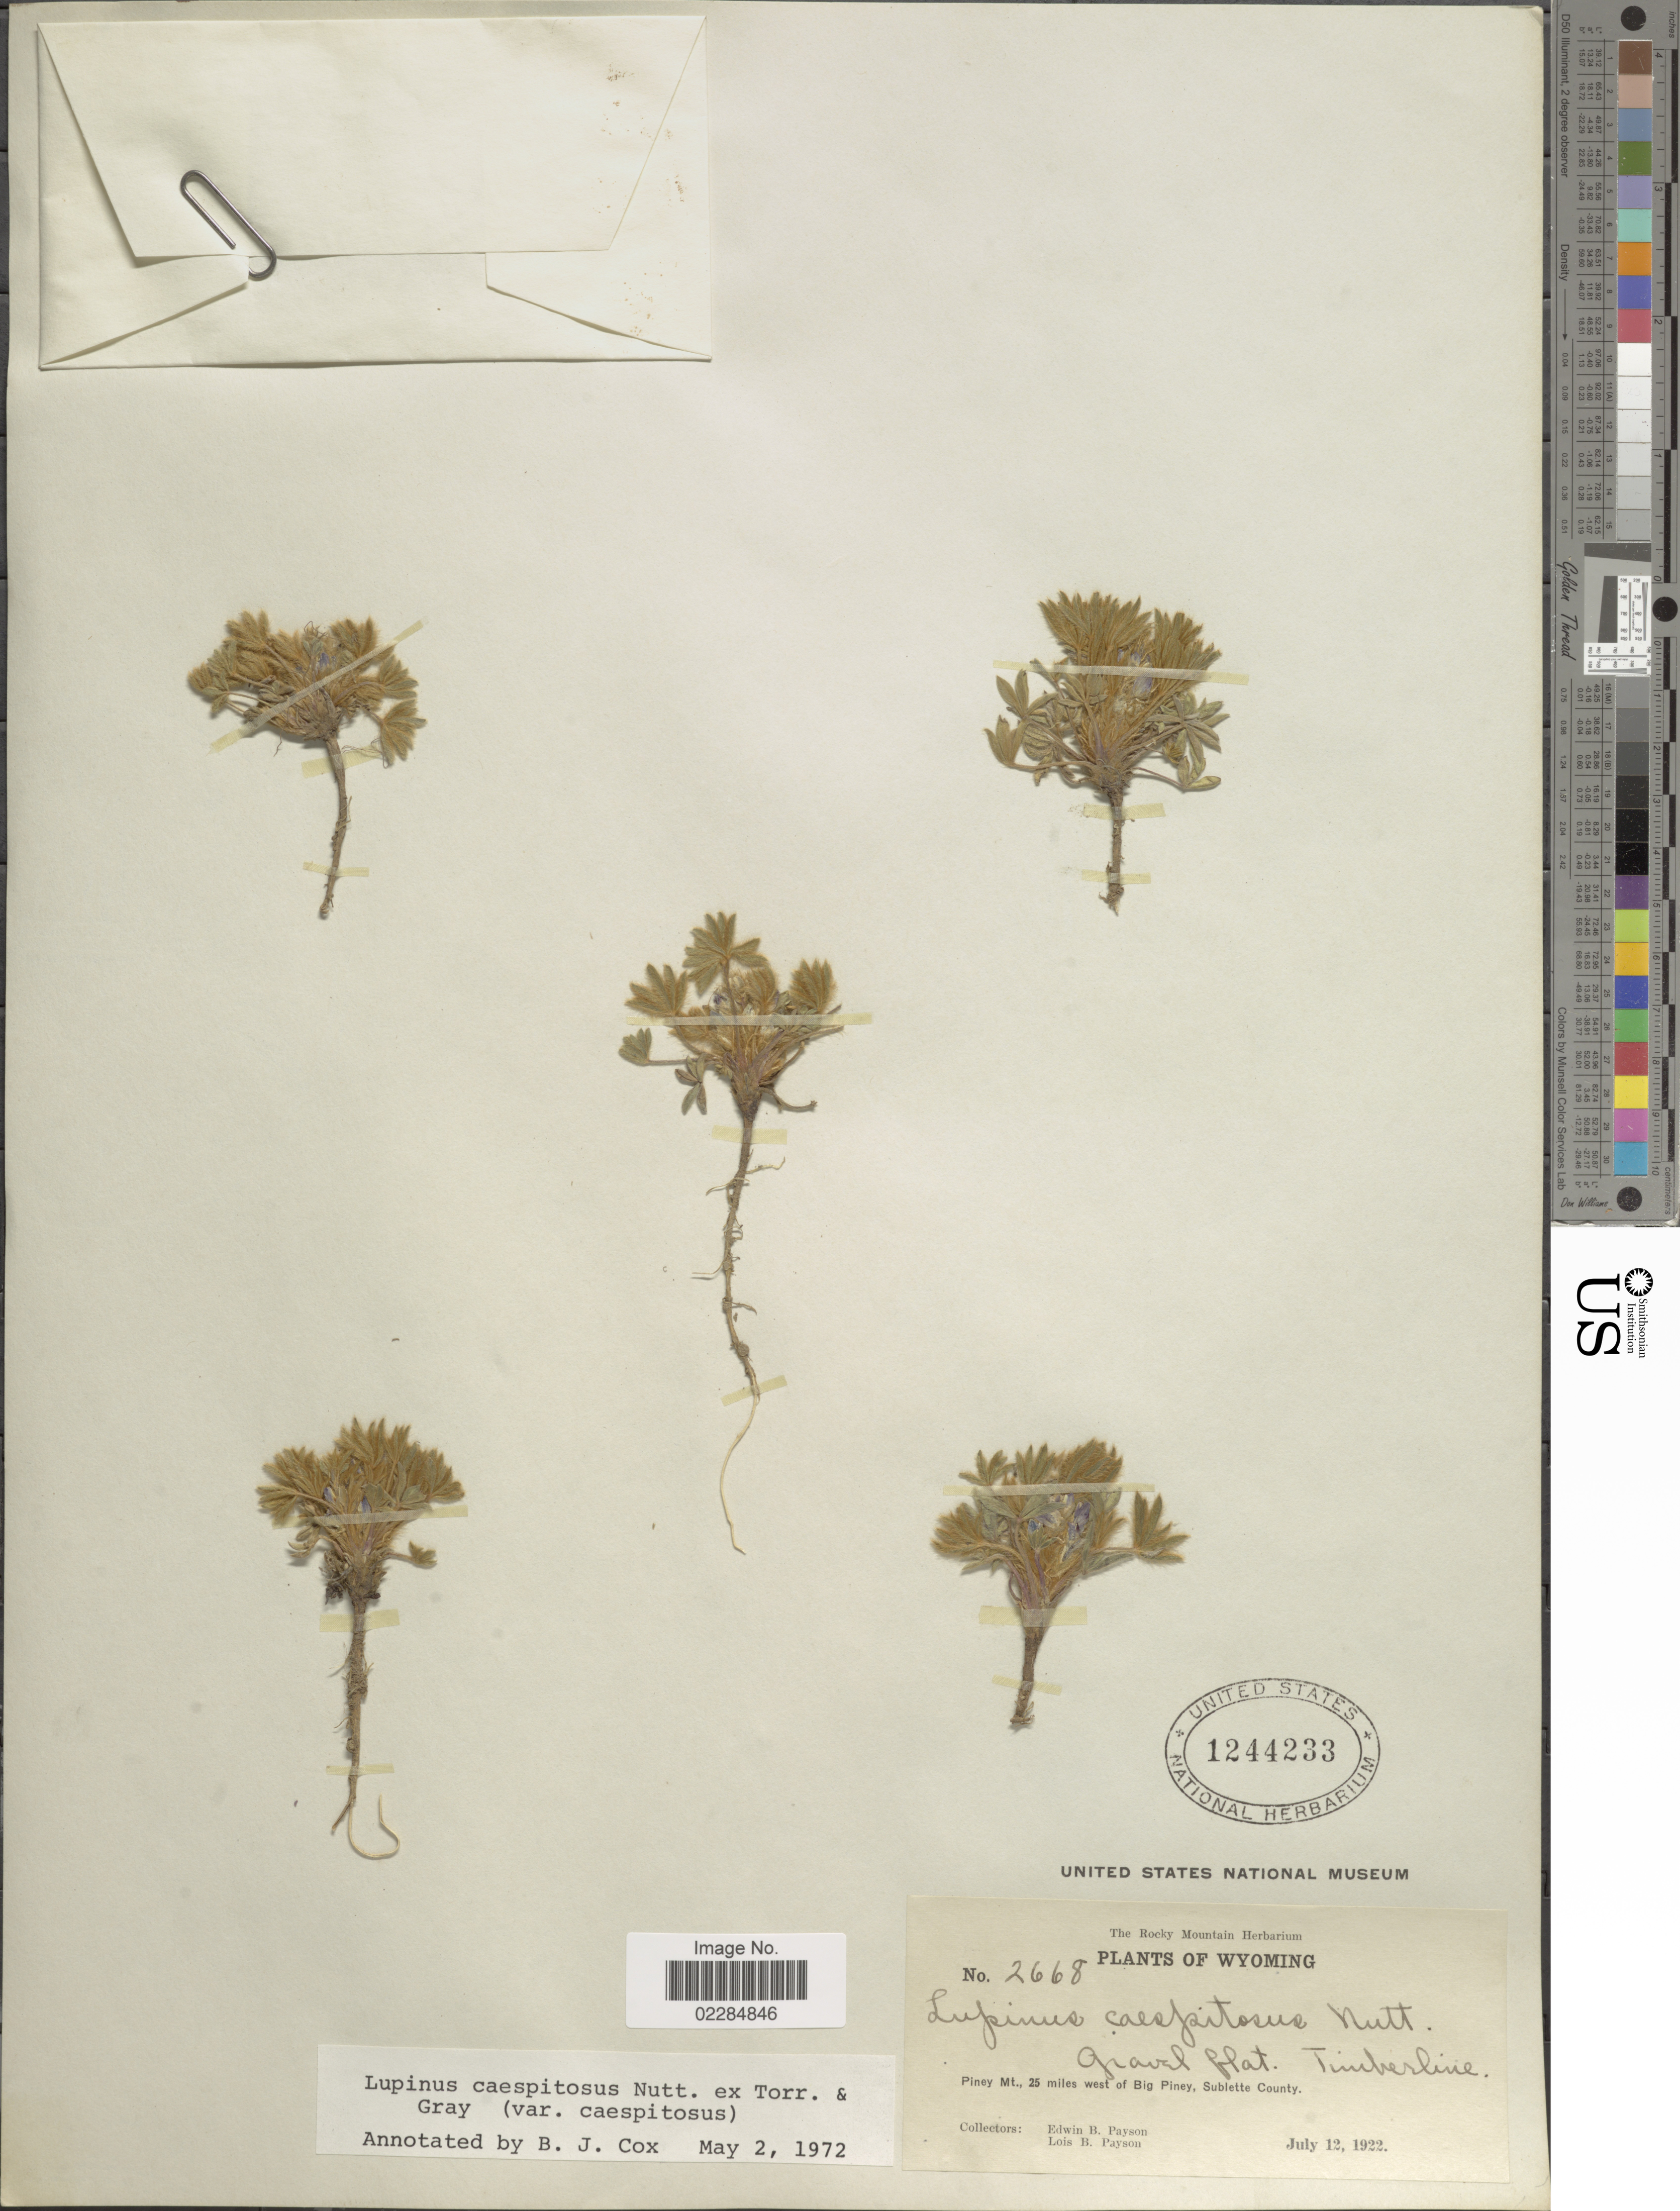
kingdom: Plantae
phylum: Tracheophyta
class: Magnoliopsida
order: Fabales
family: Fabaceae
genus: Lupinus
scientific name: Lupinus caespitosus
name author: Nutt.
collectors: E. B. Payson & L. Payson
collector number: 2668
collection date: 1922-07-12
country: United States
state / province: Wyoming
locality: Piney Mt., 25 miles west of Big Piney, Sublette County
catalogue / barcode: US 1244233